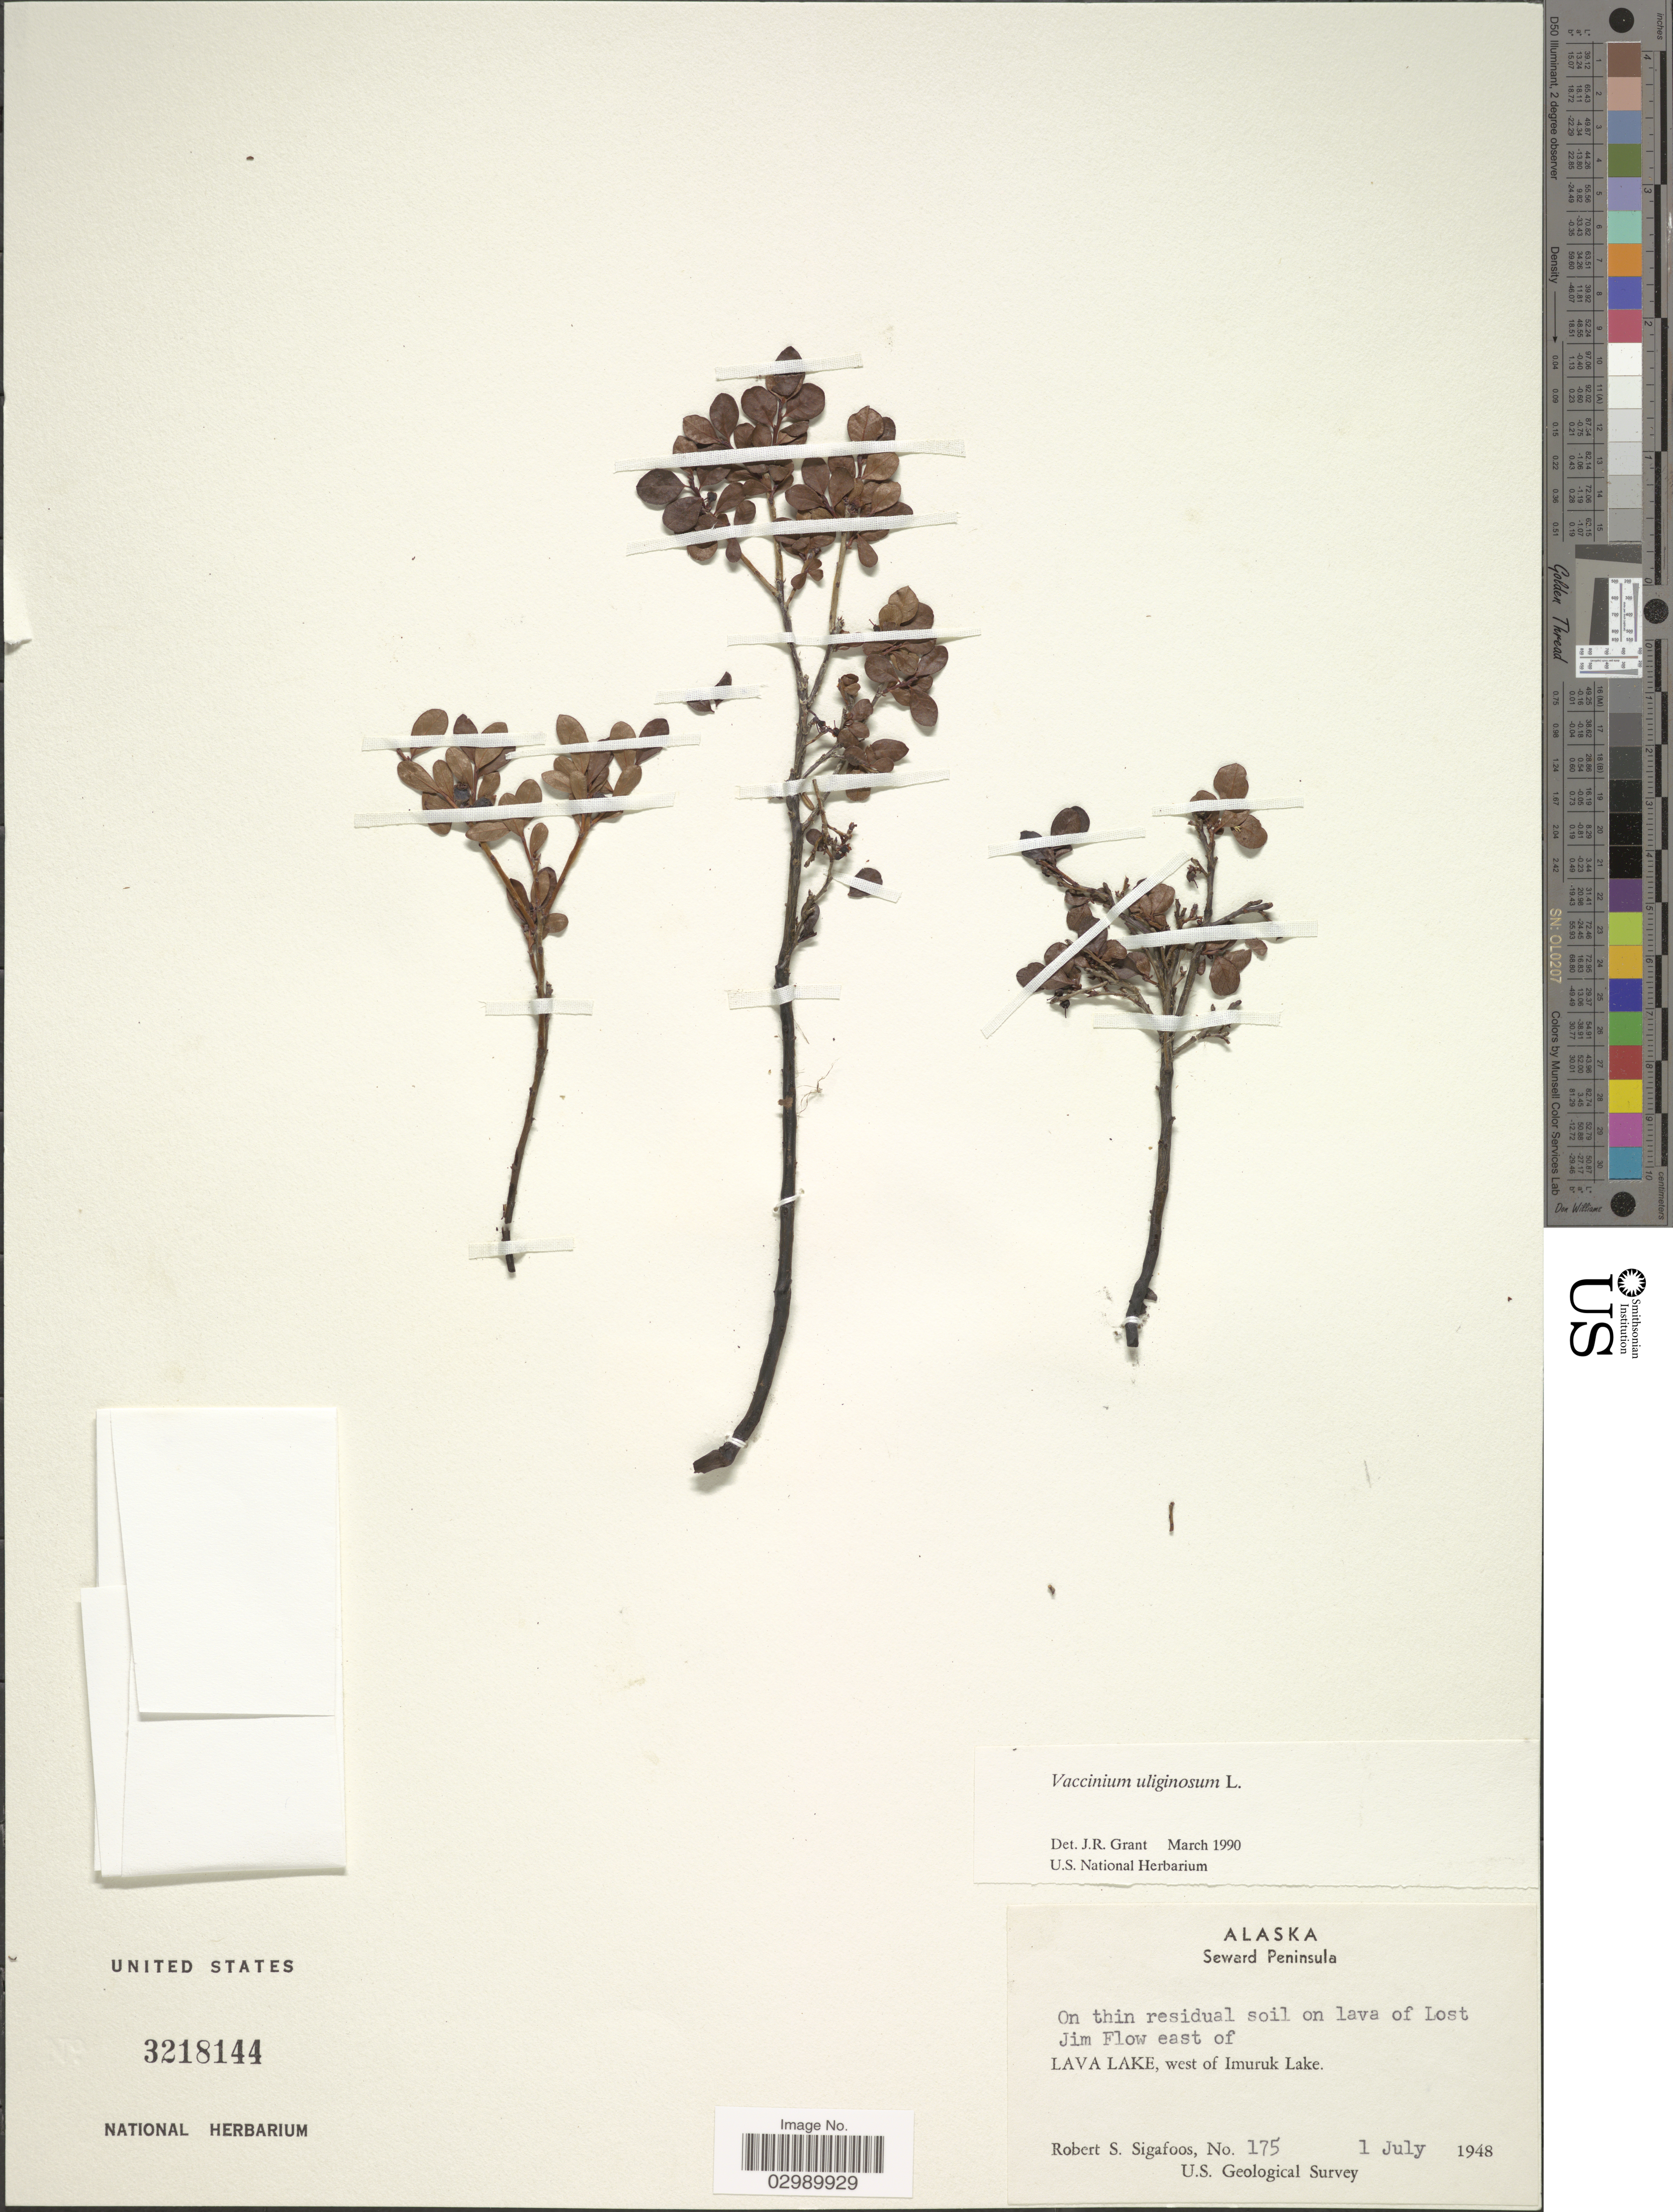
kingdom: Plantae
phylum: Tracheophyta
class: Magnoliopsida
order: Ericales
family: Ericaceae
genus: Vaccinium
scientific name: Vaccinium uliginosum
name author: L.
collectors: R. Sigafoos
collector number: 175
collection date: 1948-07-01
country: United States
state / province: Alaska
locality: Seward Peninsula, On thin residual soil on lava of Lost Jim Flow east of Lava Lake, west of Umuruk Lake.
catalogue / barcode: US 3218144